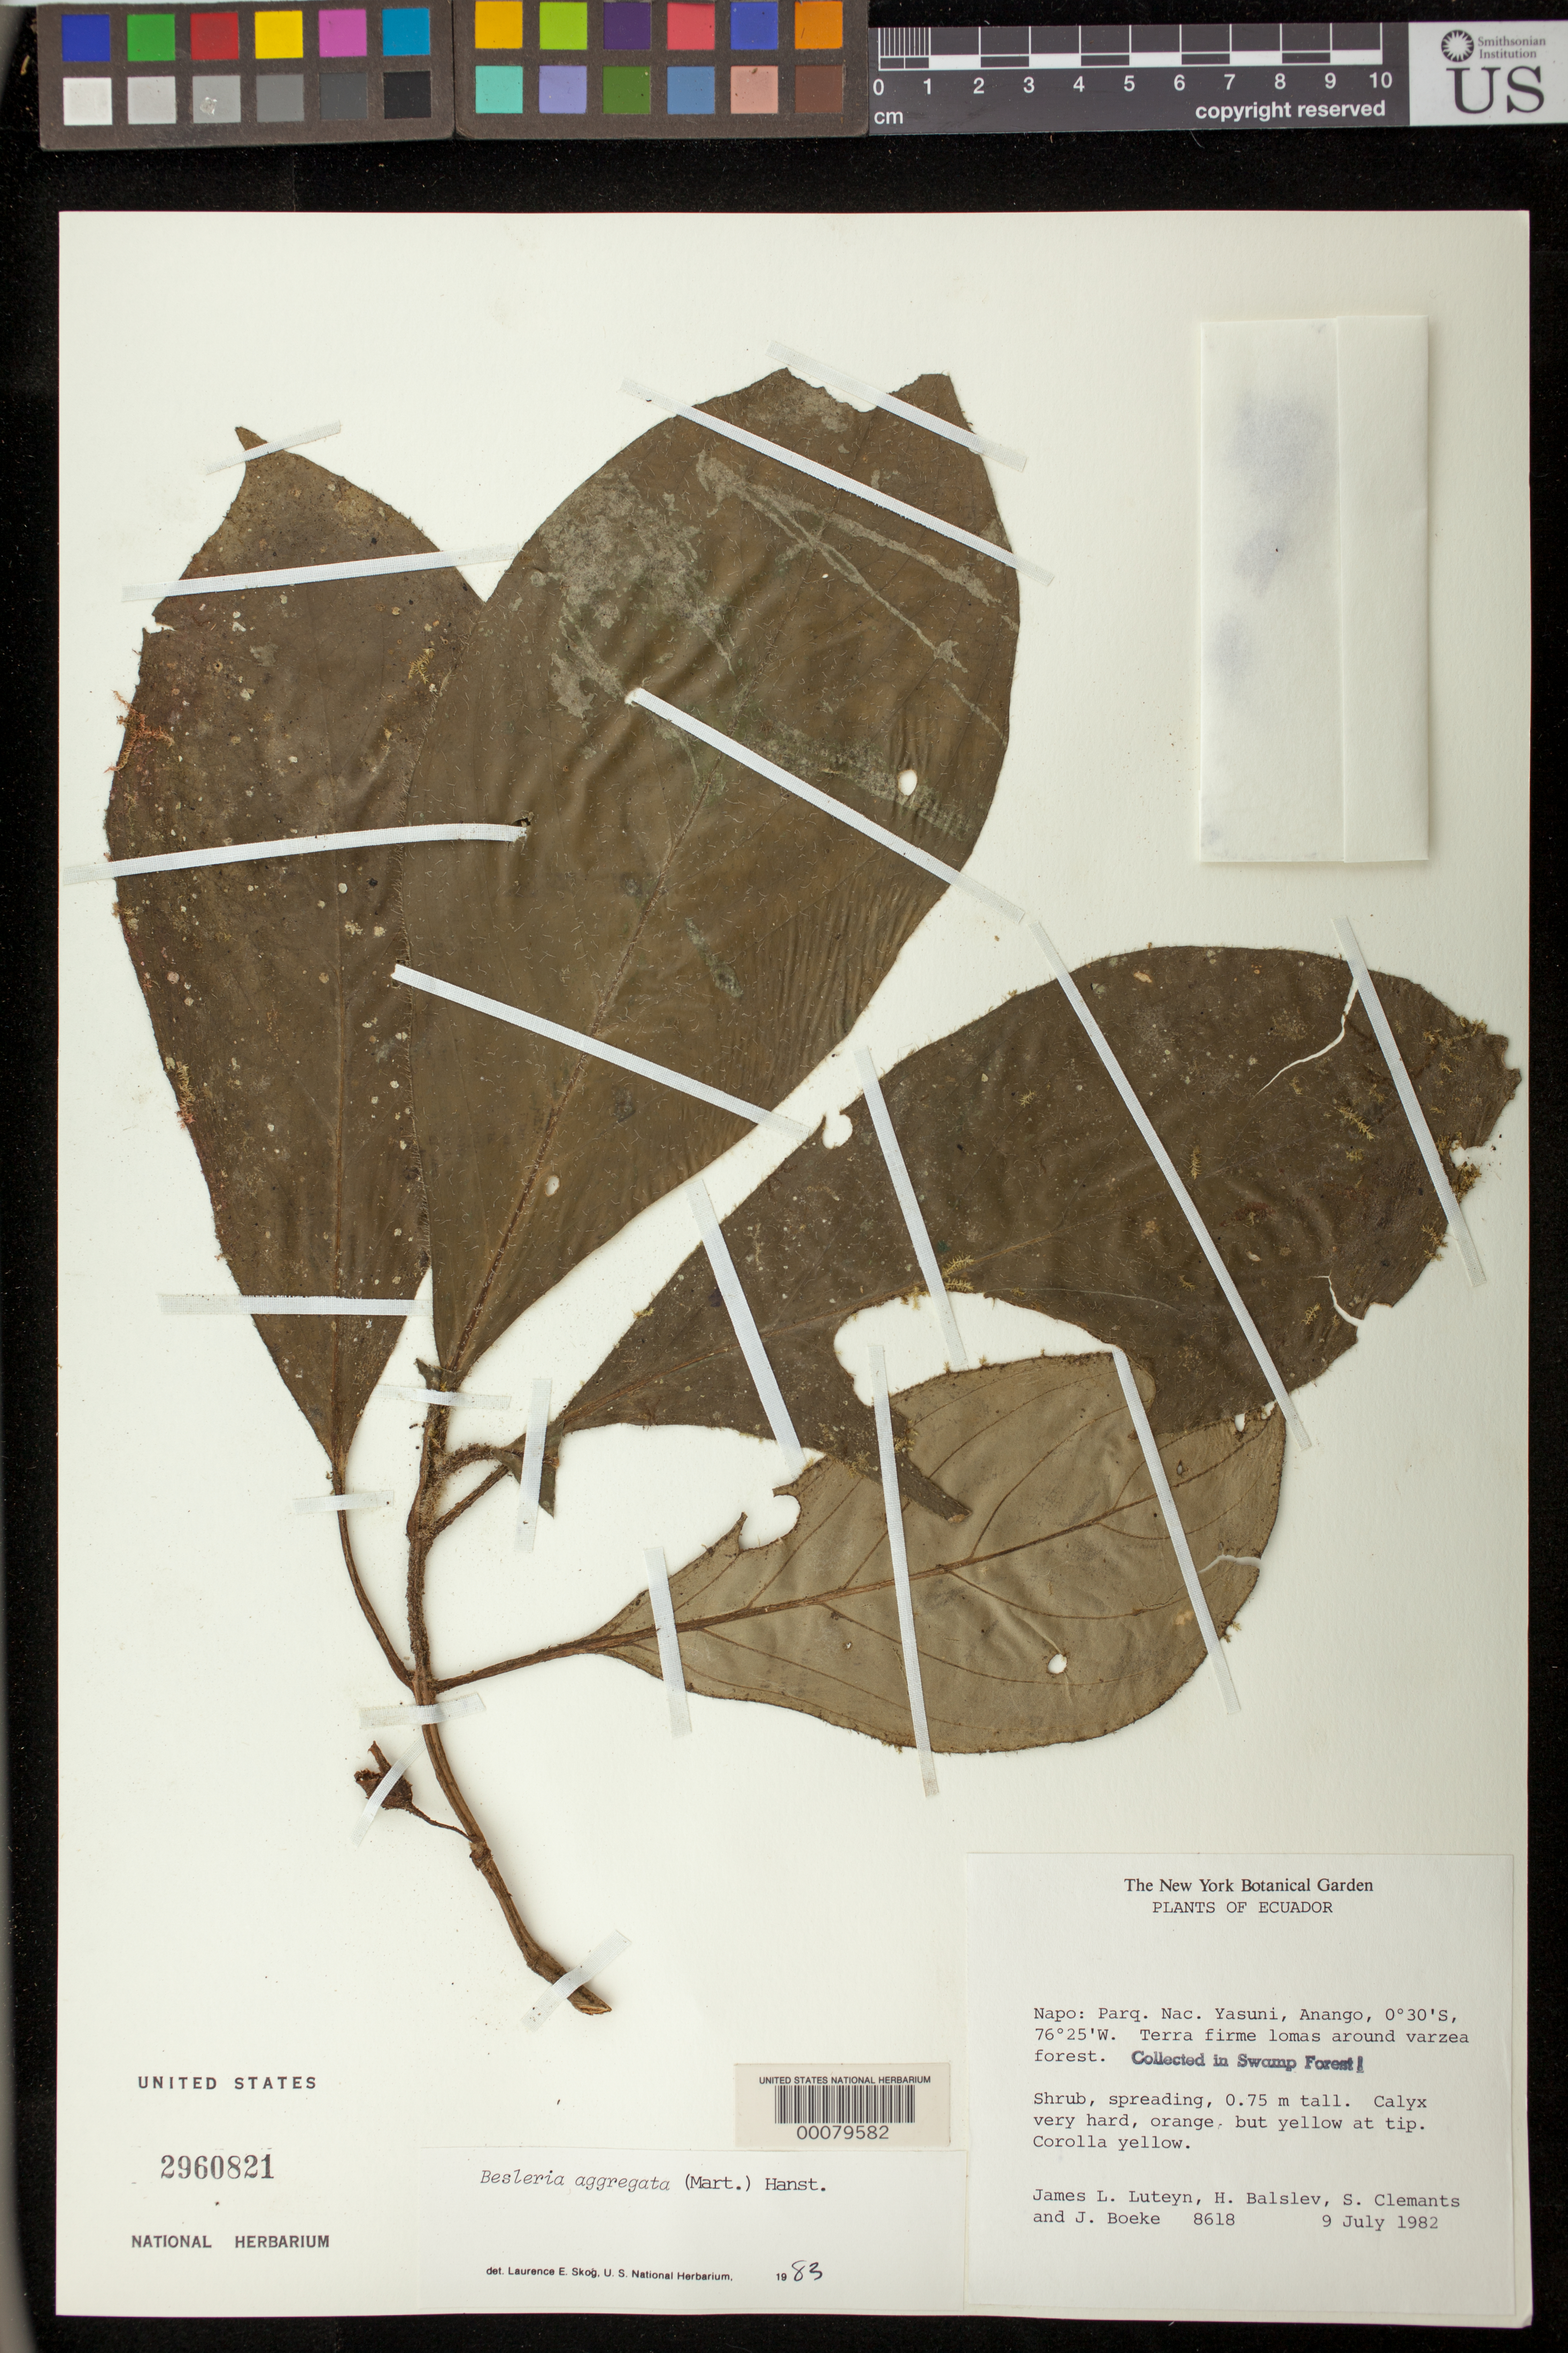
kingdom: Plantae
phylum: Tracheophyta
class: Magnoliopsida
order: Lamiales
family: Gesneriaceae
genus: Besleria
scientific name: Besleria aggregata var. aggregata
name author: (Mart.) Hanst.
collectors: J. L. Luteyn & et al.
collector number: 8618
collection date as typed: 09 Jul 1982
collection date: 1982-07-09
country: Ecuador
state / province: Napo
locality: Parq Nac Yasuni, Anango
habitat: Terra firme lomas around varzea forest; collected in swamp forest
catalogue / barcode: US 2960821